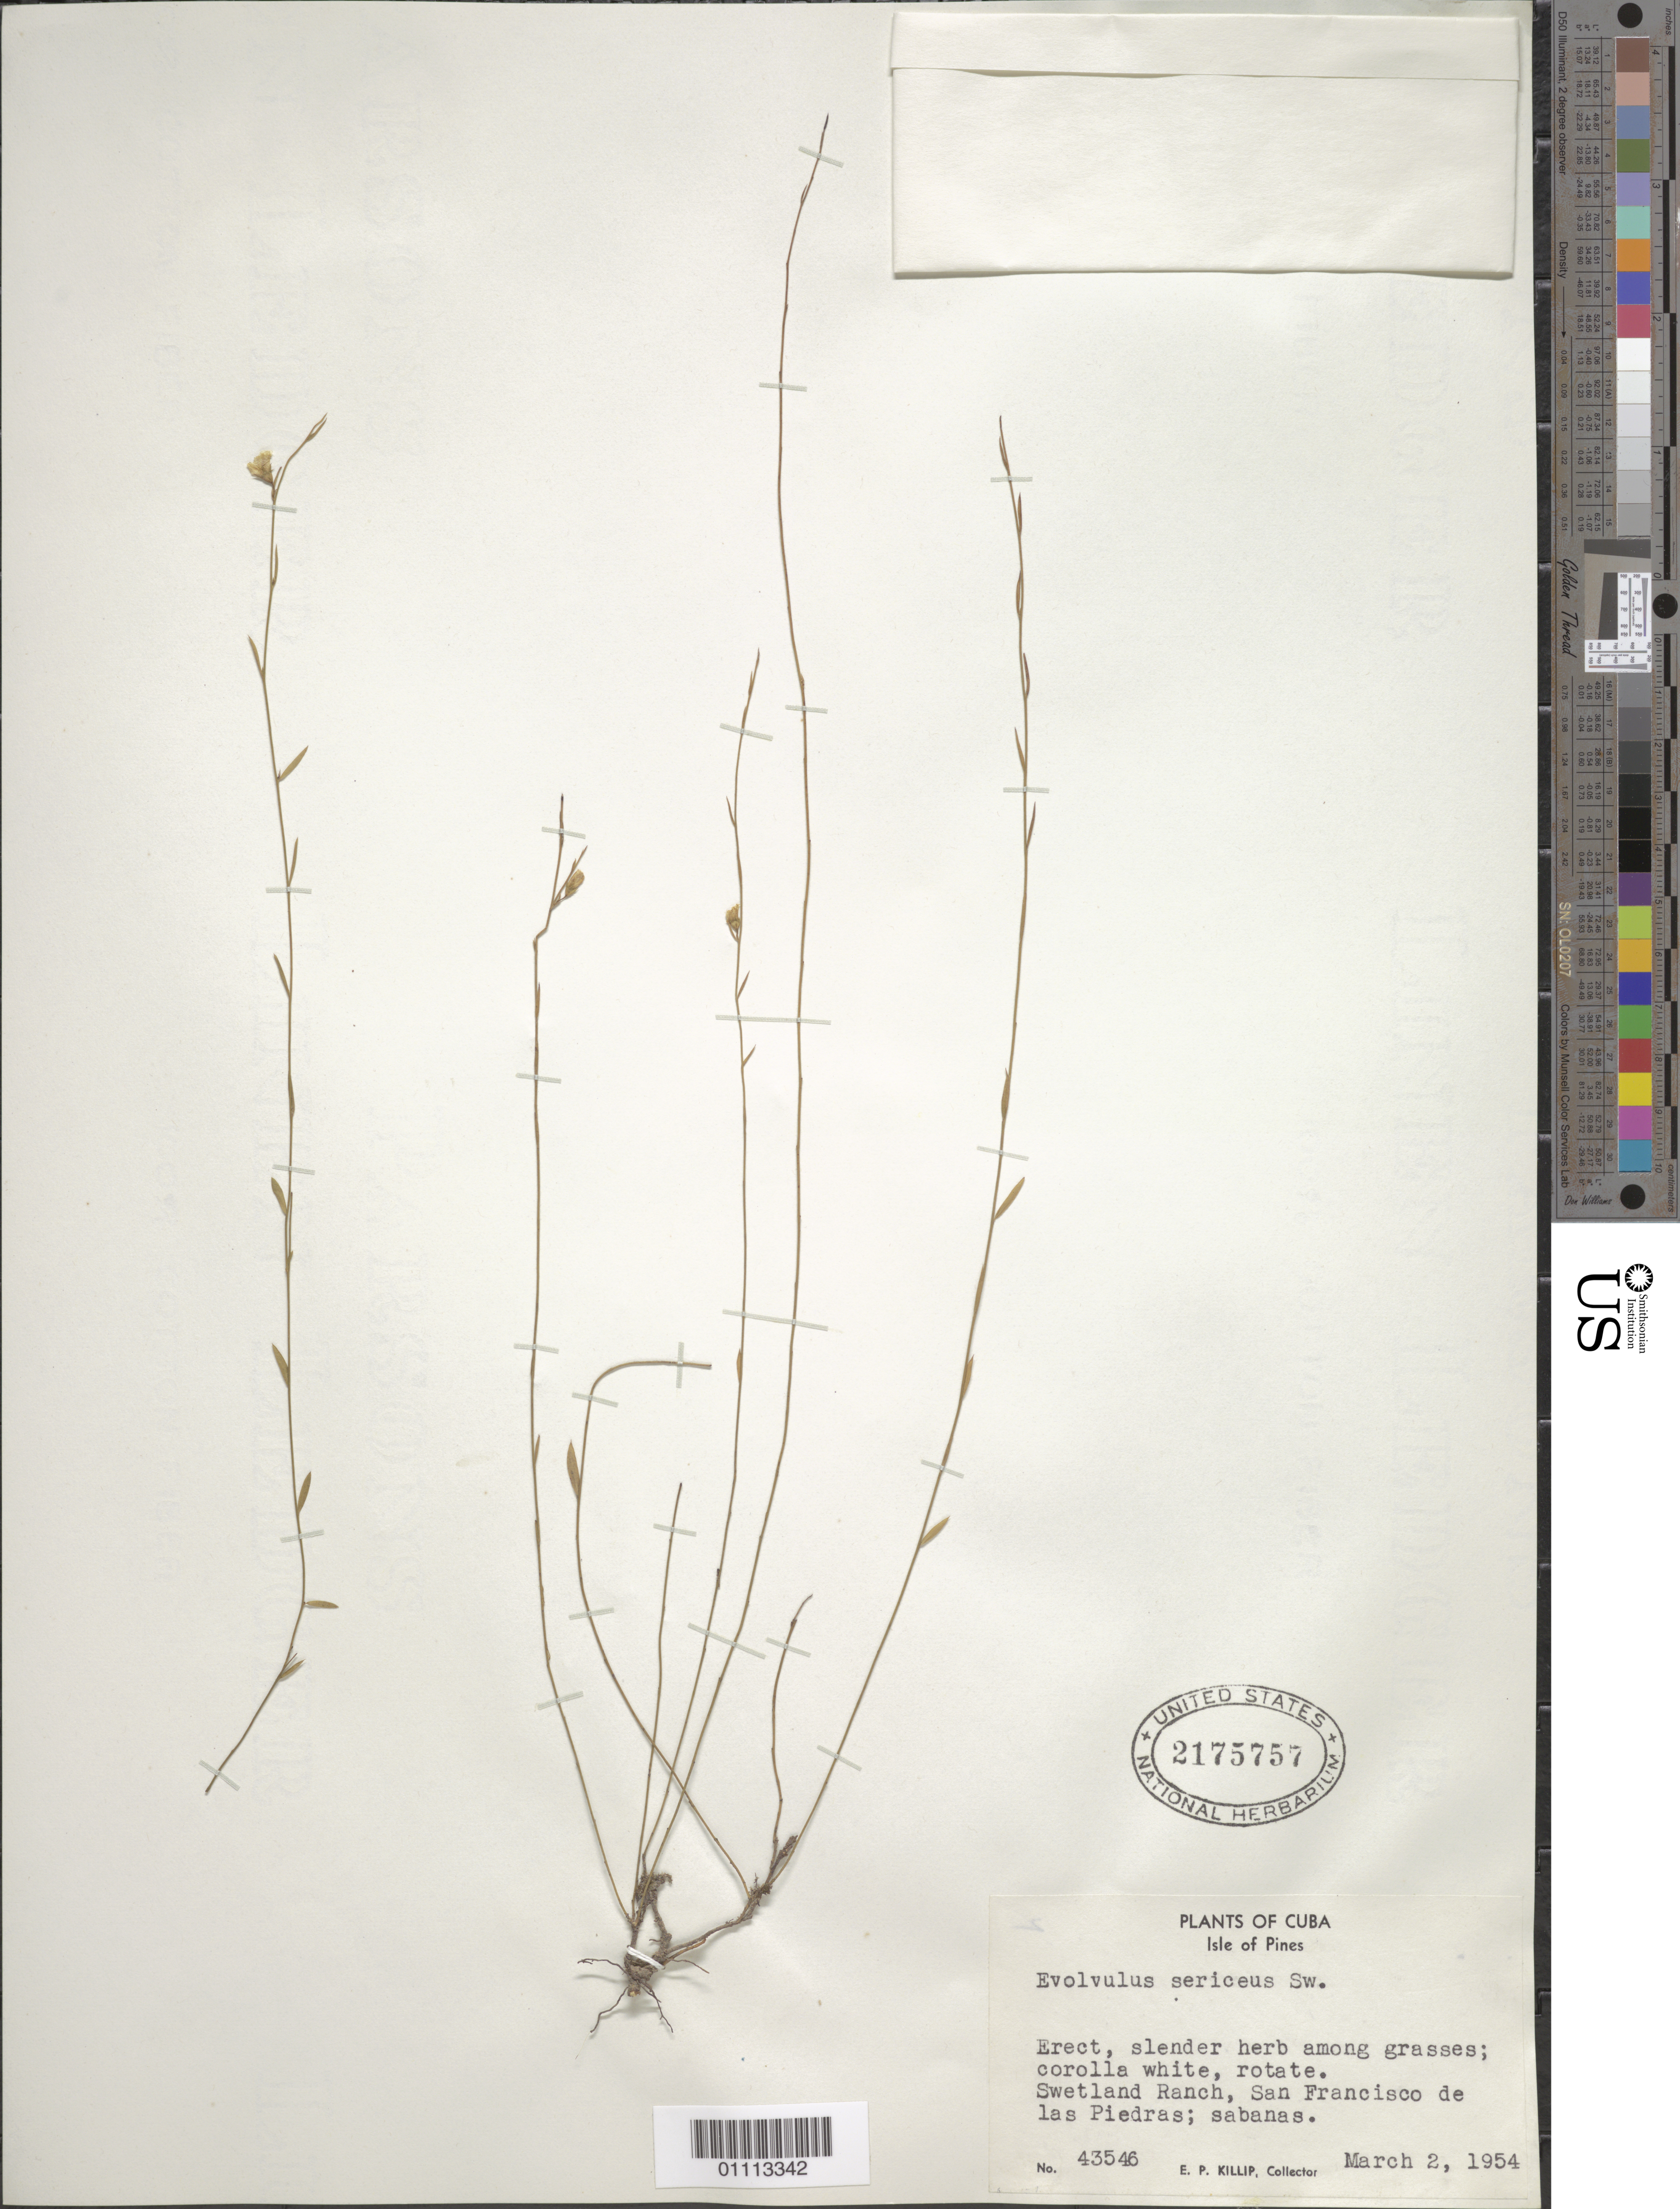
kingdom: Plantae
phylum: Tracheophyta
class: Magnoliopsida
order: Solanales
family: Convolvulaceae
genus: Evolvulus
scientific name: Evolvulus sericeus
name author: Sw.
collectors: E. P. Killip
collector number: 43546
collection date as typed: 02 Mar 1954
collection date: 1954-03-02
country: Cuba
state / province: Isla de La Juventud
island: Isla de la Juventud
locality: Swetland Ranch, San Francisco de las Piedras; sabanas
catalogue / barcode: US 2175757